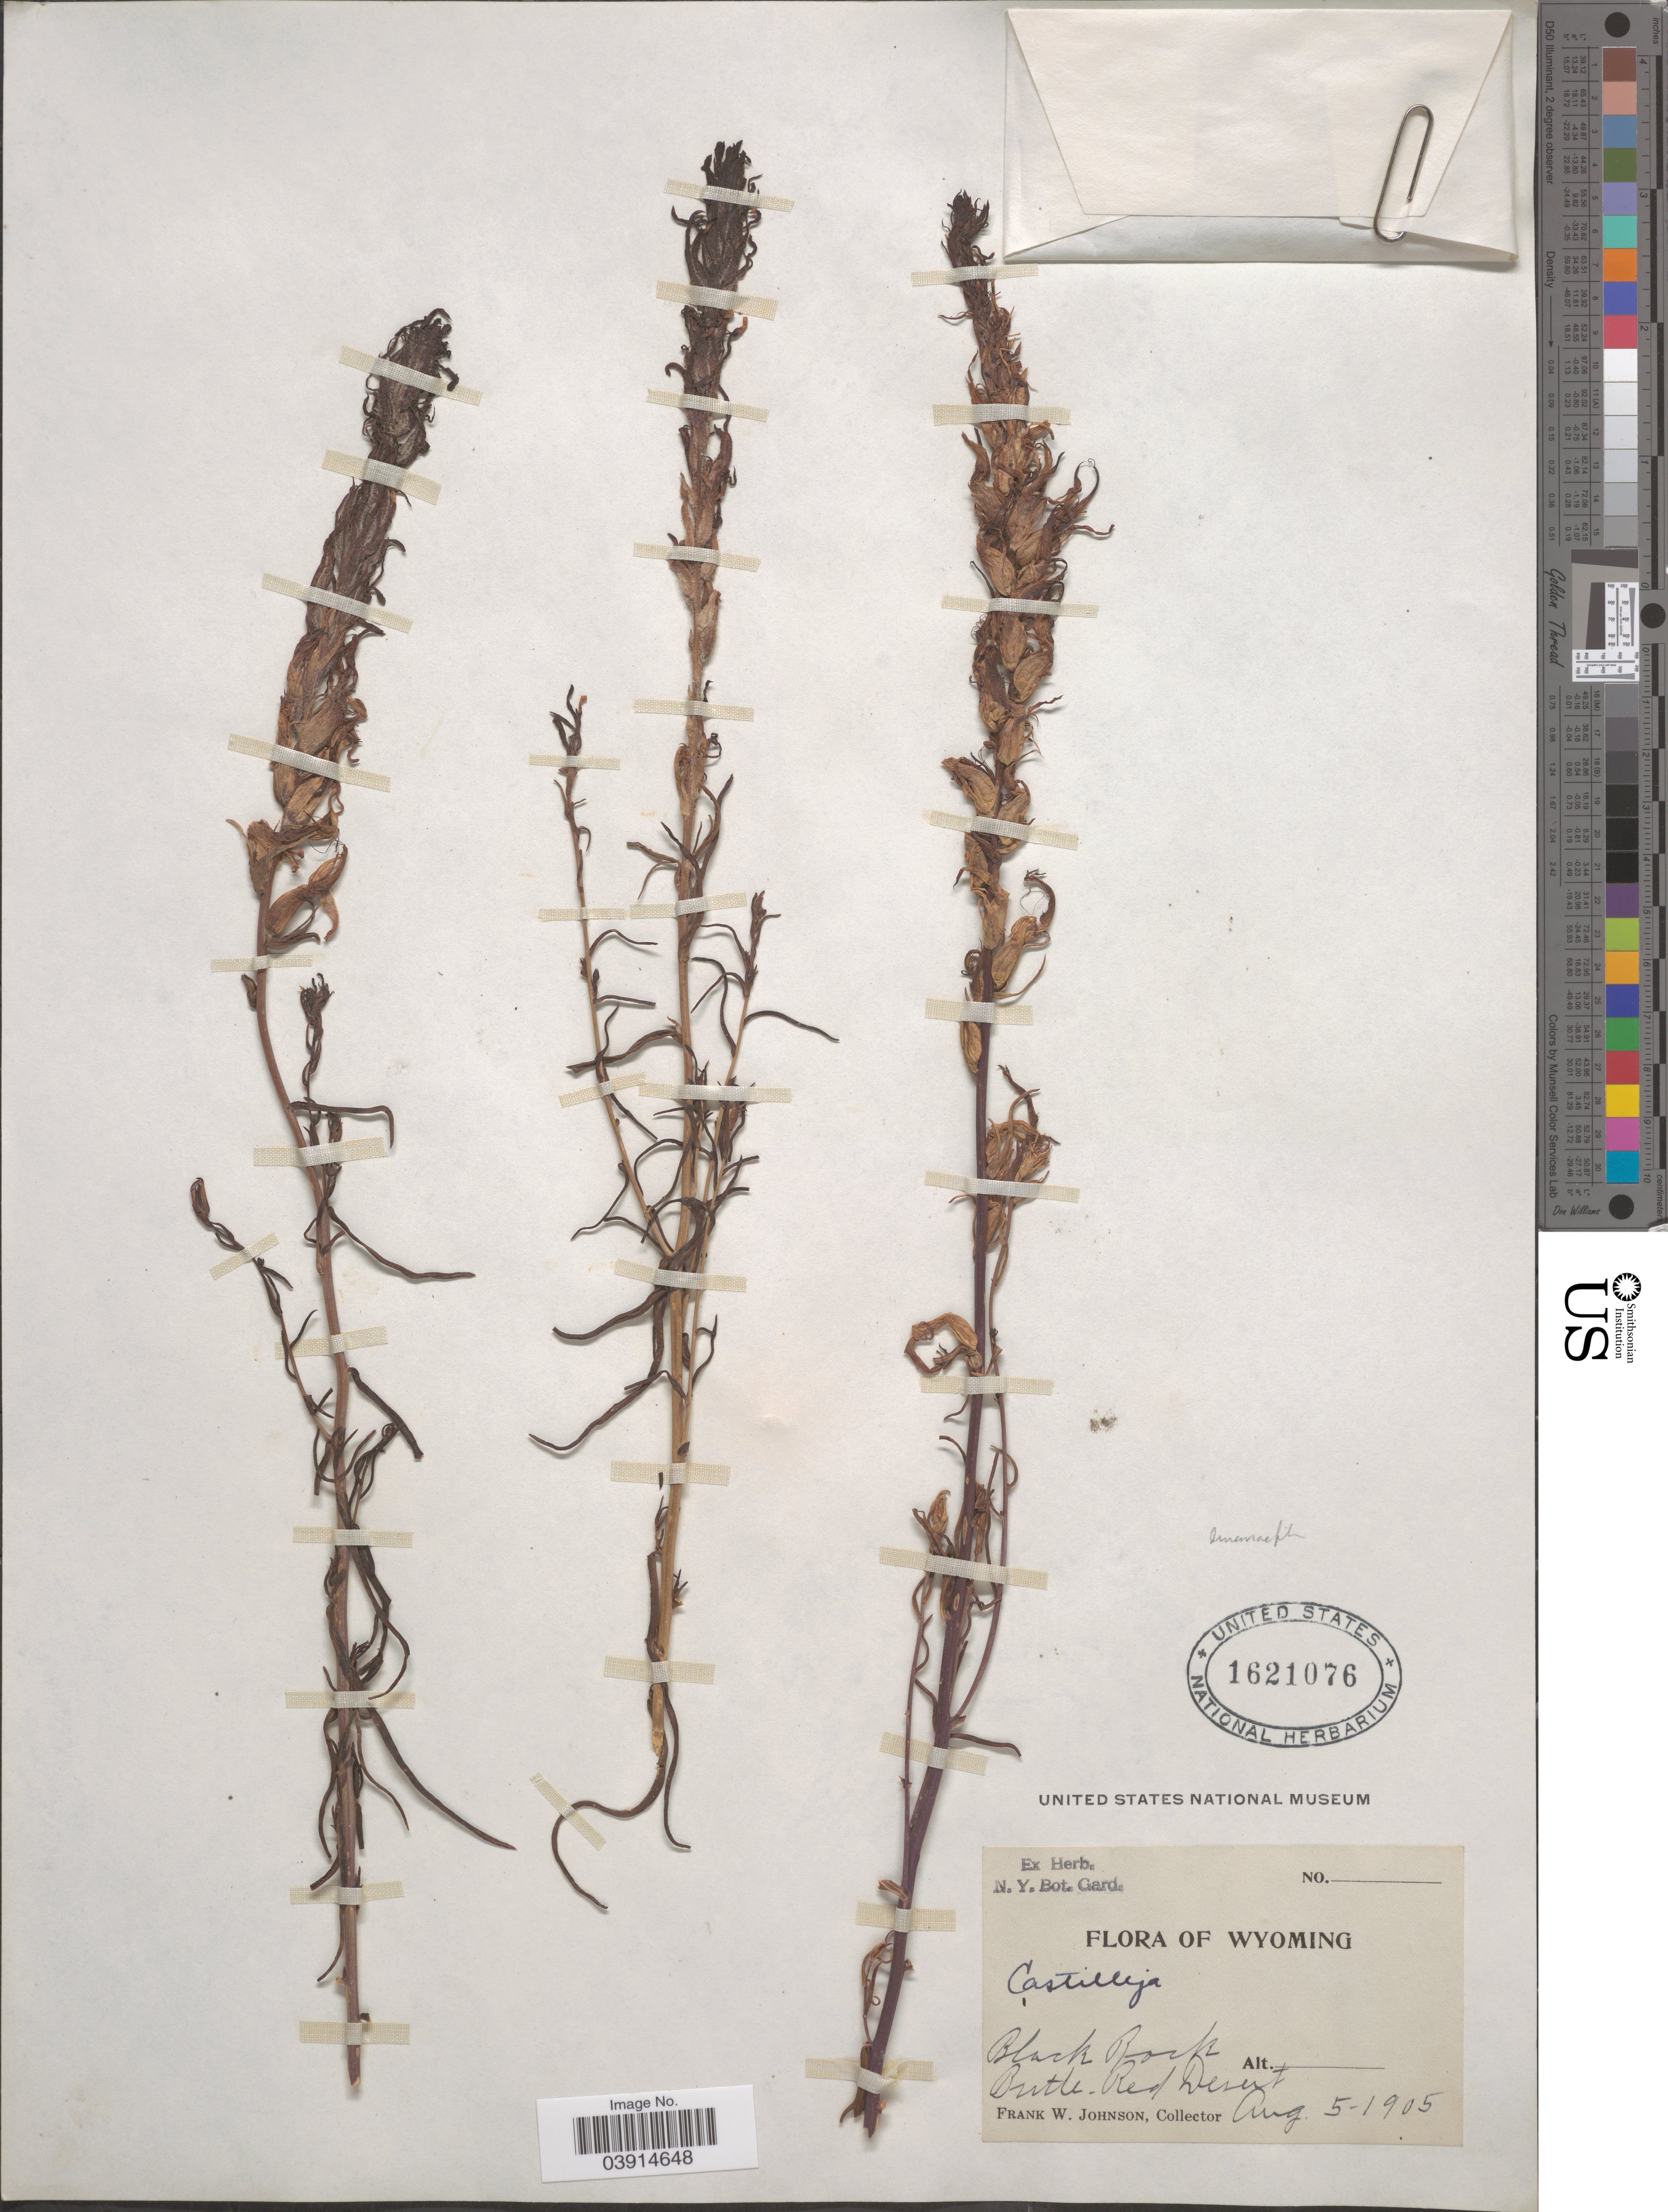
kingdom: Plantae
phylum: Tracheophyta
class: Magnoliopsida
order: Lamiales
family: Orobanchaceae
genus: Castilleja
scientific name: Castilleja sp.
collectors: F. W. Johnson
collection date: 1905-08-05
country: United States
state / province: Wyoming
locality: Black Rock. Butle. Red Desert.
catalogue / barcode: US 1621076